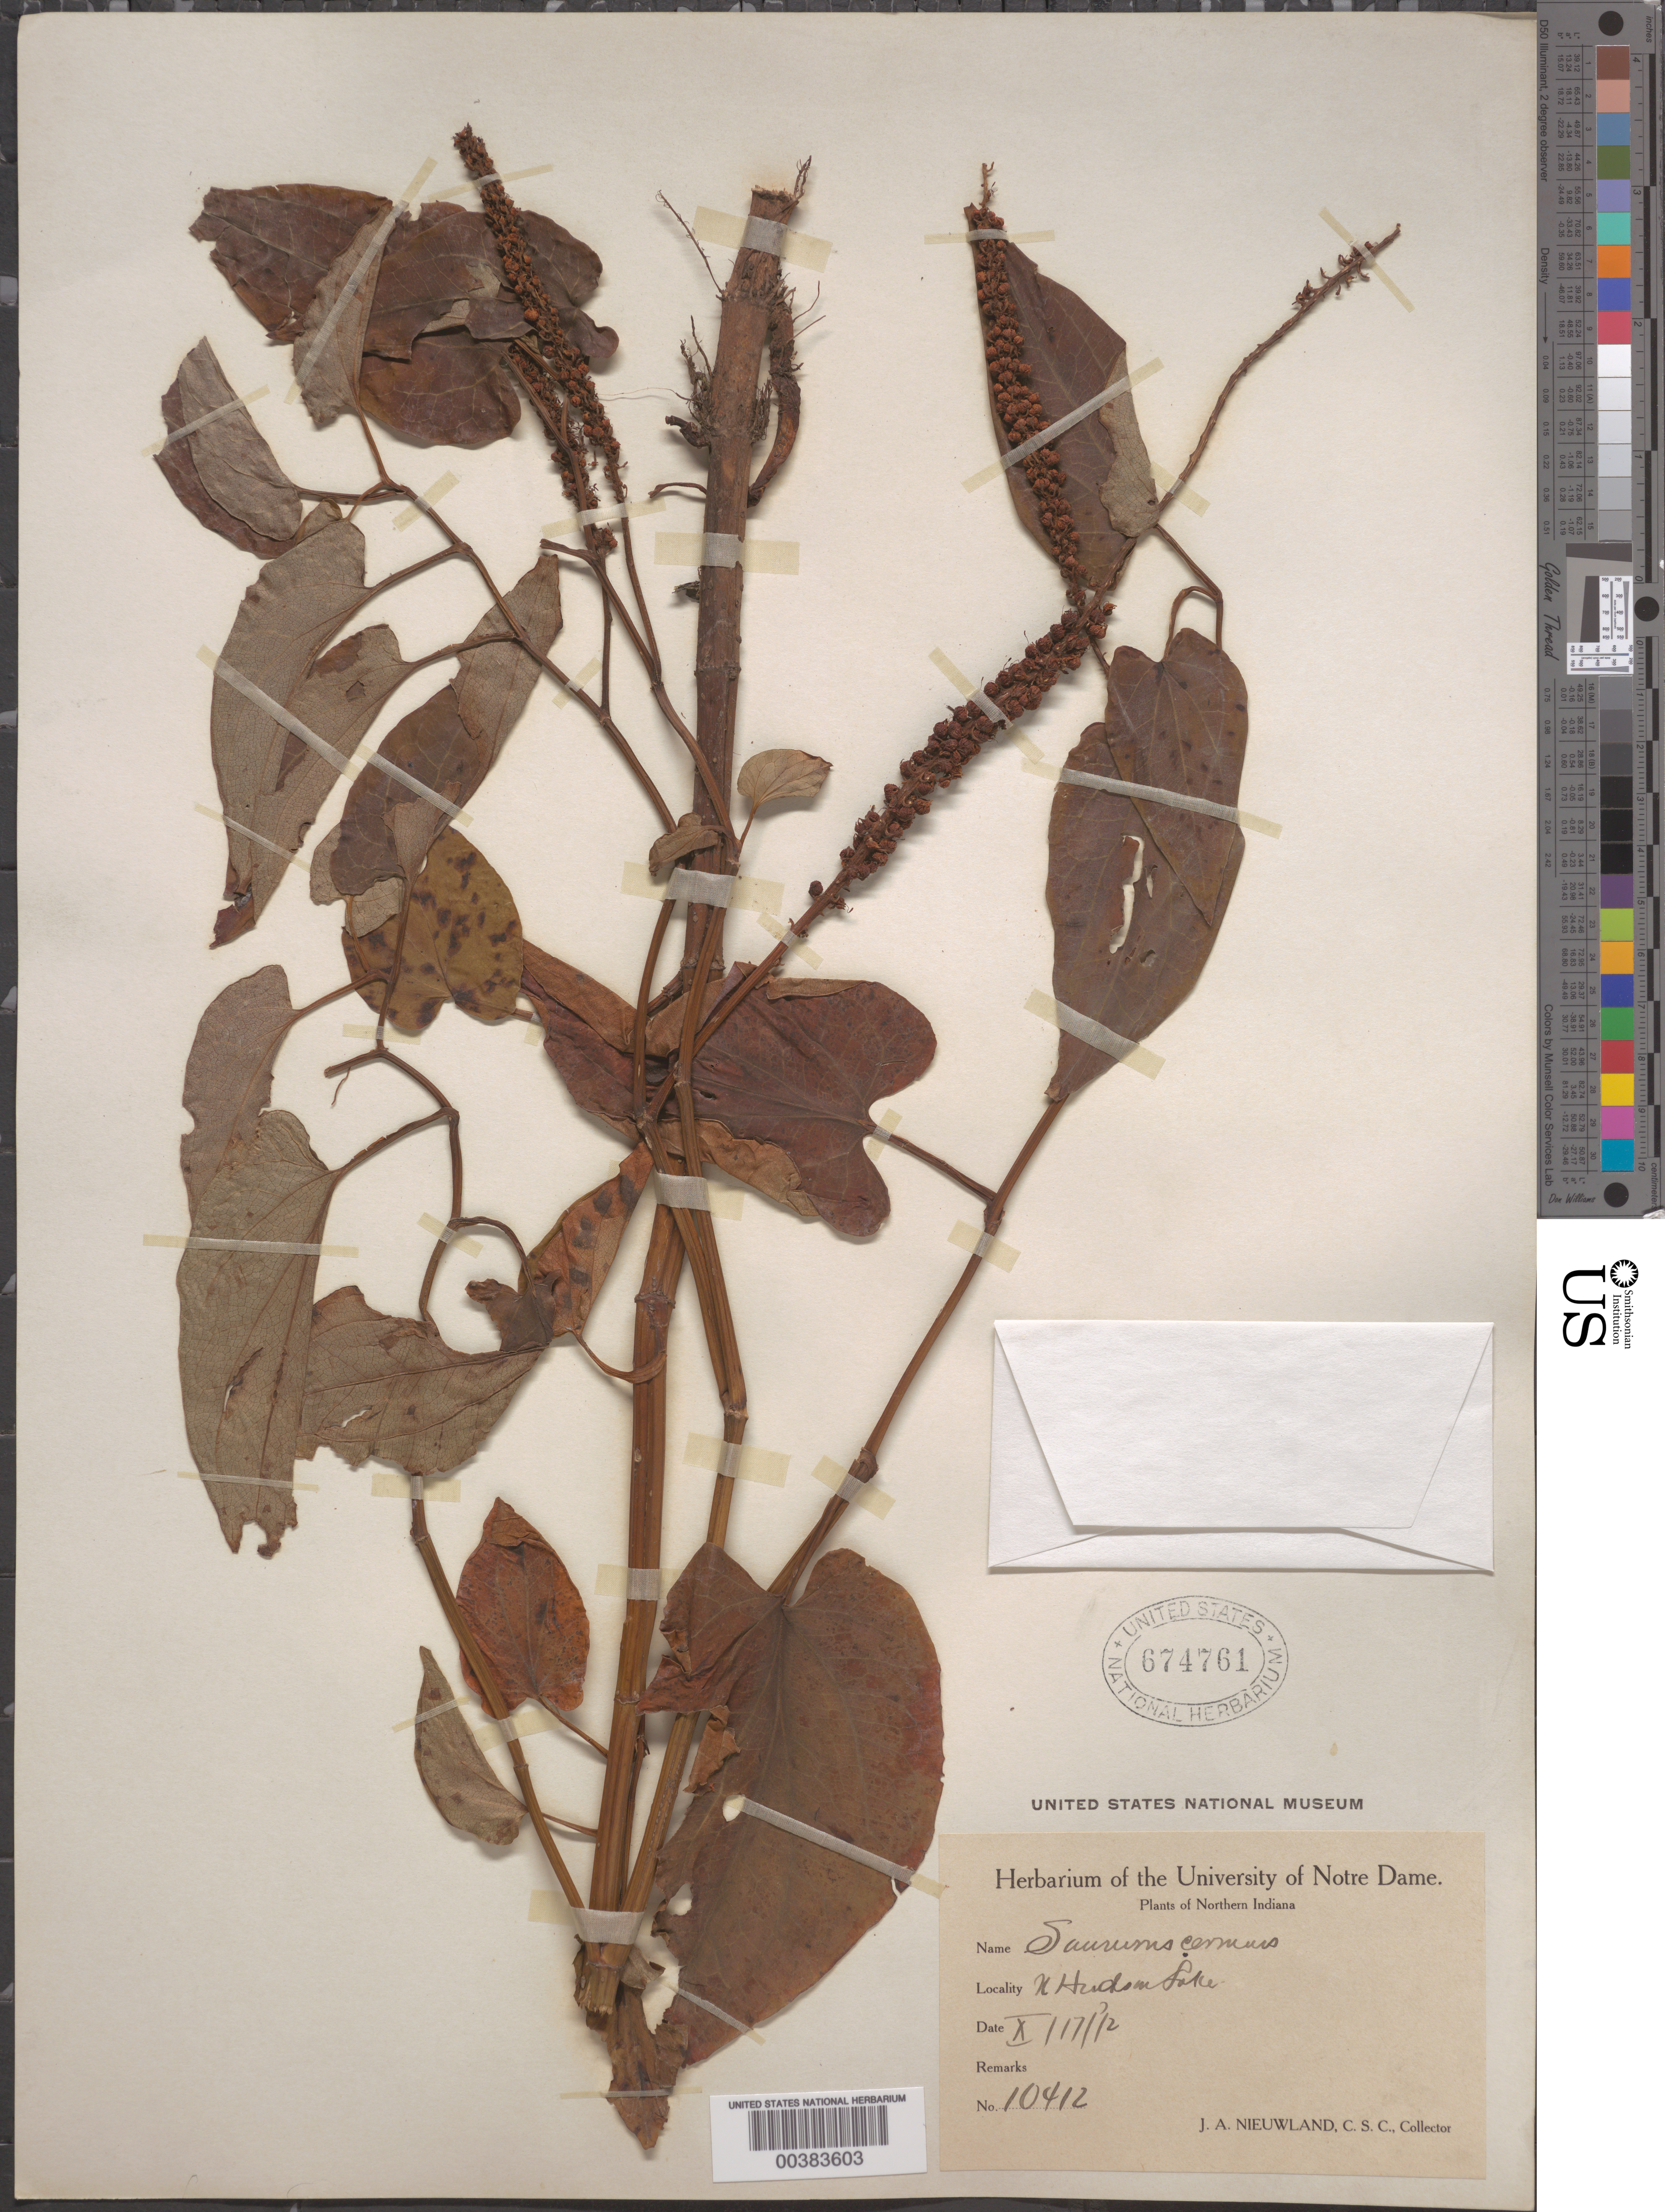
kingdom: Plantae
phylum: Tracheophyta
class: Magnoliopsida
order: Piperales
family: Saururaceae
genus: Saururus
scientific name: Saururus cernuus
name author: L.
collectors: J. A. Nieuwland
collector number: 10142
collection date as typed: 17 Oct 1912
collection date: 1912-10-17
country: United States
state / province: Indiana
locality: Hudson lake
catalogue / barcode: US 674761